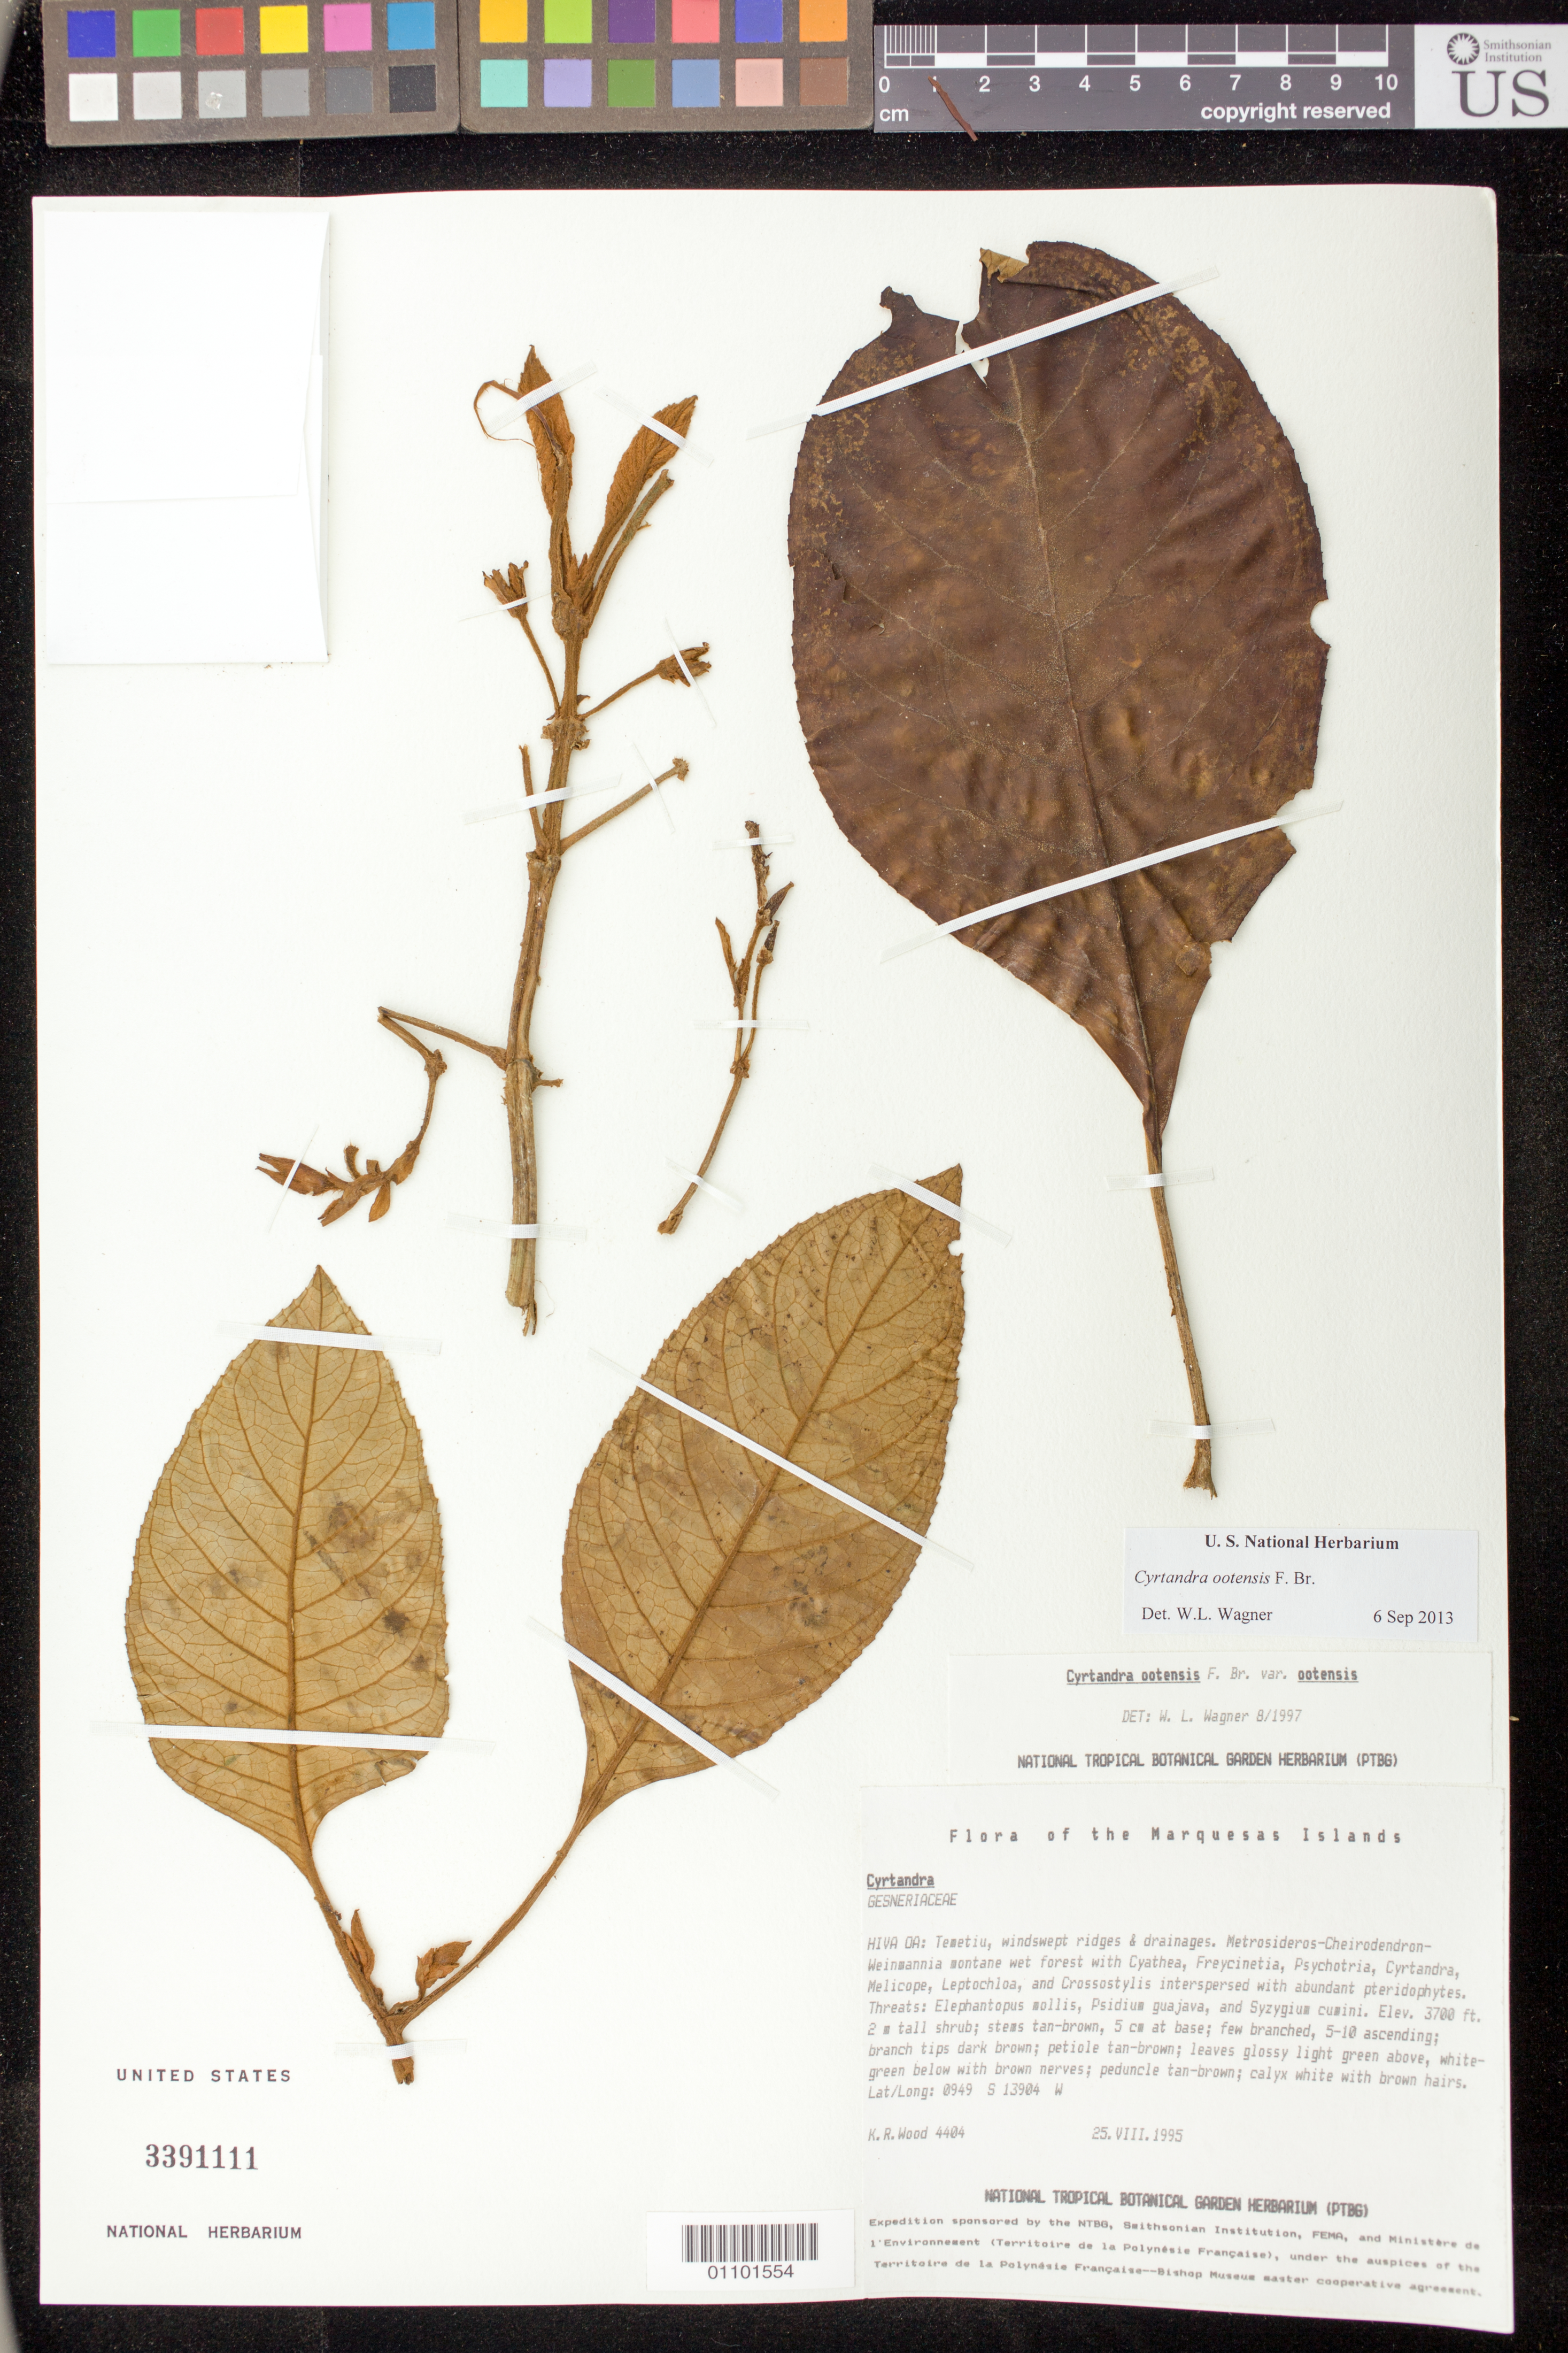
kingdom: Plantae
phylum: Tracheophyta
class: Magnoliopsida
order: Lamiales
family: Gesneriaceae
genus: Cyrtandra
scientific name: Cyrtandra ootensis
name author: F. Br.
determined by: Wagner, W. L., (BOT), Smithsonian Institution - National Museum of Natural History (UNITED STATES)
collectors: K. R. Wood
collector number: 4404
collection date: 1995-08-25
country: French Polynesia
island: Hiva Oa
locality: Temetiu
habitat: Windswept ridges and drainages, In Metrosideros - Cheirodendron - Weinmannia montane wet forest and Cyathea - Freycinetia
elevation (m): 1128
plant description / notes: Elaphantopsis mollis, Psidium guajava, Syzygium cuminii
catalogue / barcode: US 3391111